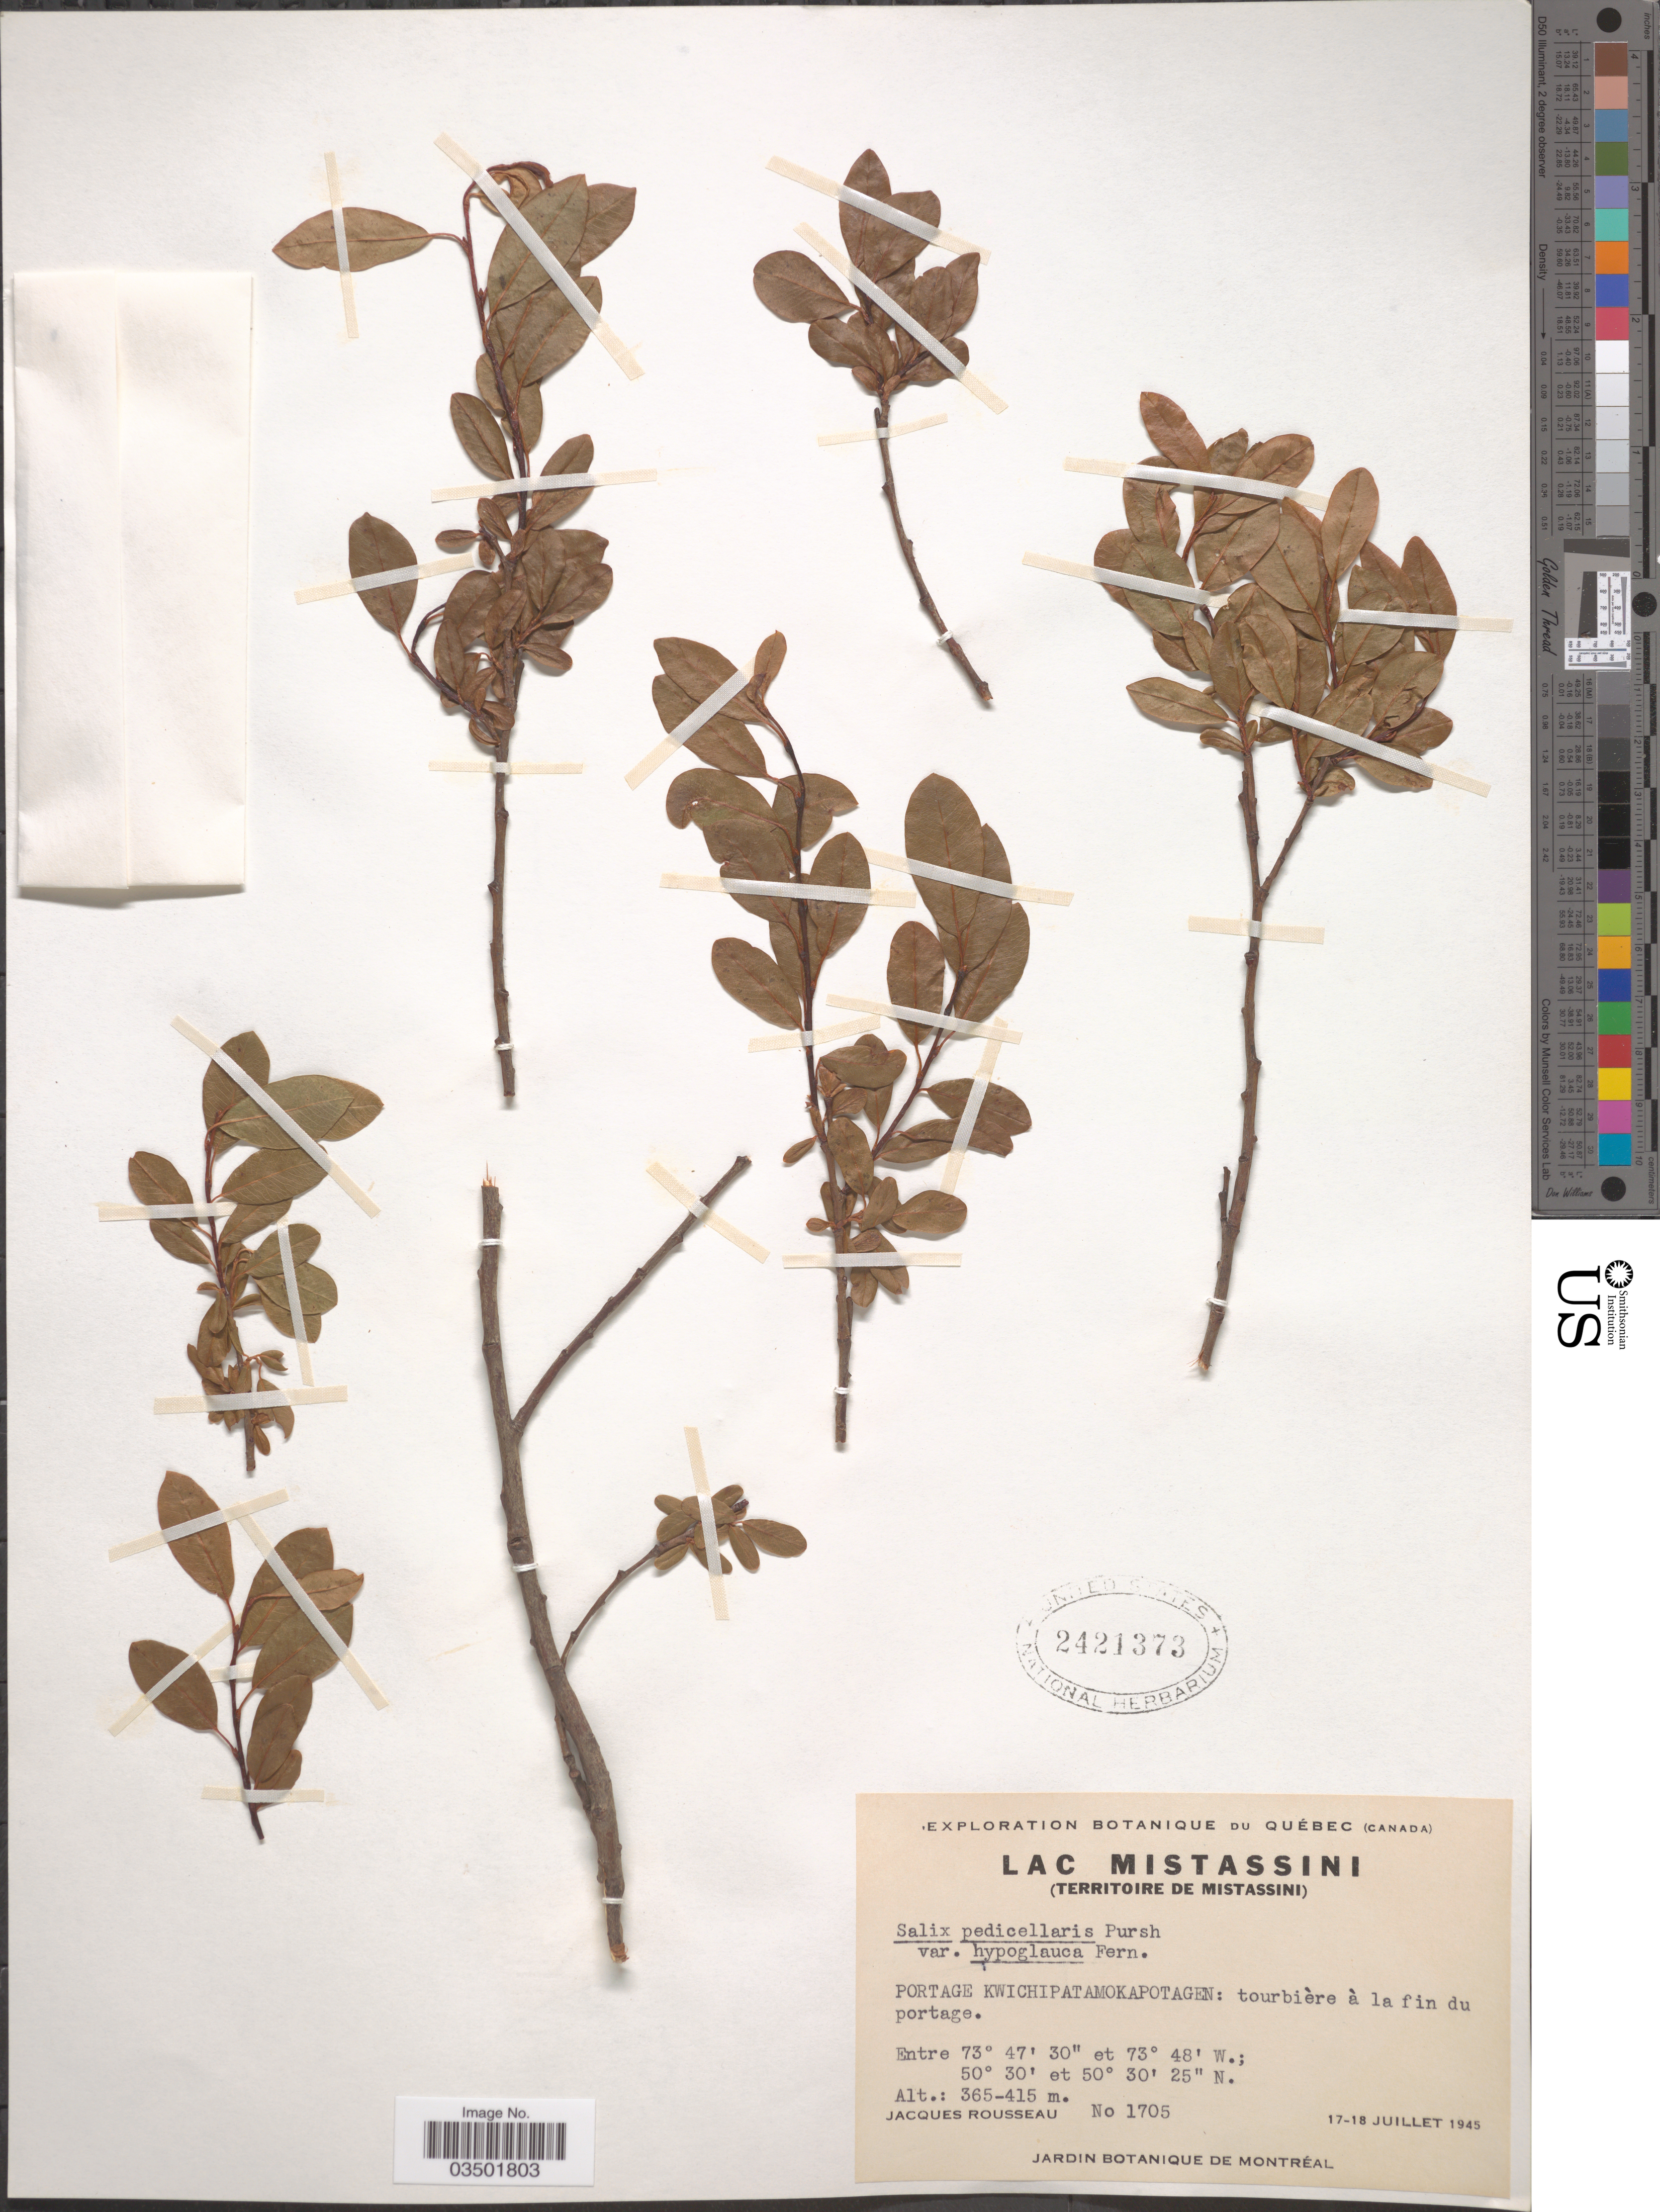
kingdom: Plantae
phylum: Tracheophyta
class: Magnoliopsida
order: Malpighiales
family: Salicaceae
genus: Salix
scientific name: Salix pedicellaris var. hypoglauca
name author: Fernald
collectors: J. Rosseau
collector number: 1705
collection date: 1945-07-17/1945-07-18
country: Canada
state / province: Quebec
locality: Lac Mistassini (Territoire de Mistassini) Portage Kwichipatamokapotagen: tourbière à la fin du portage.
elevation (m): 365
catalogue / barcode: US 2421373